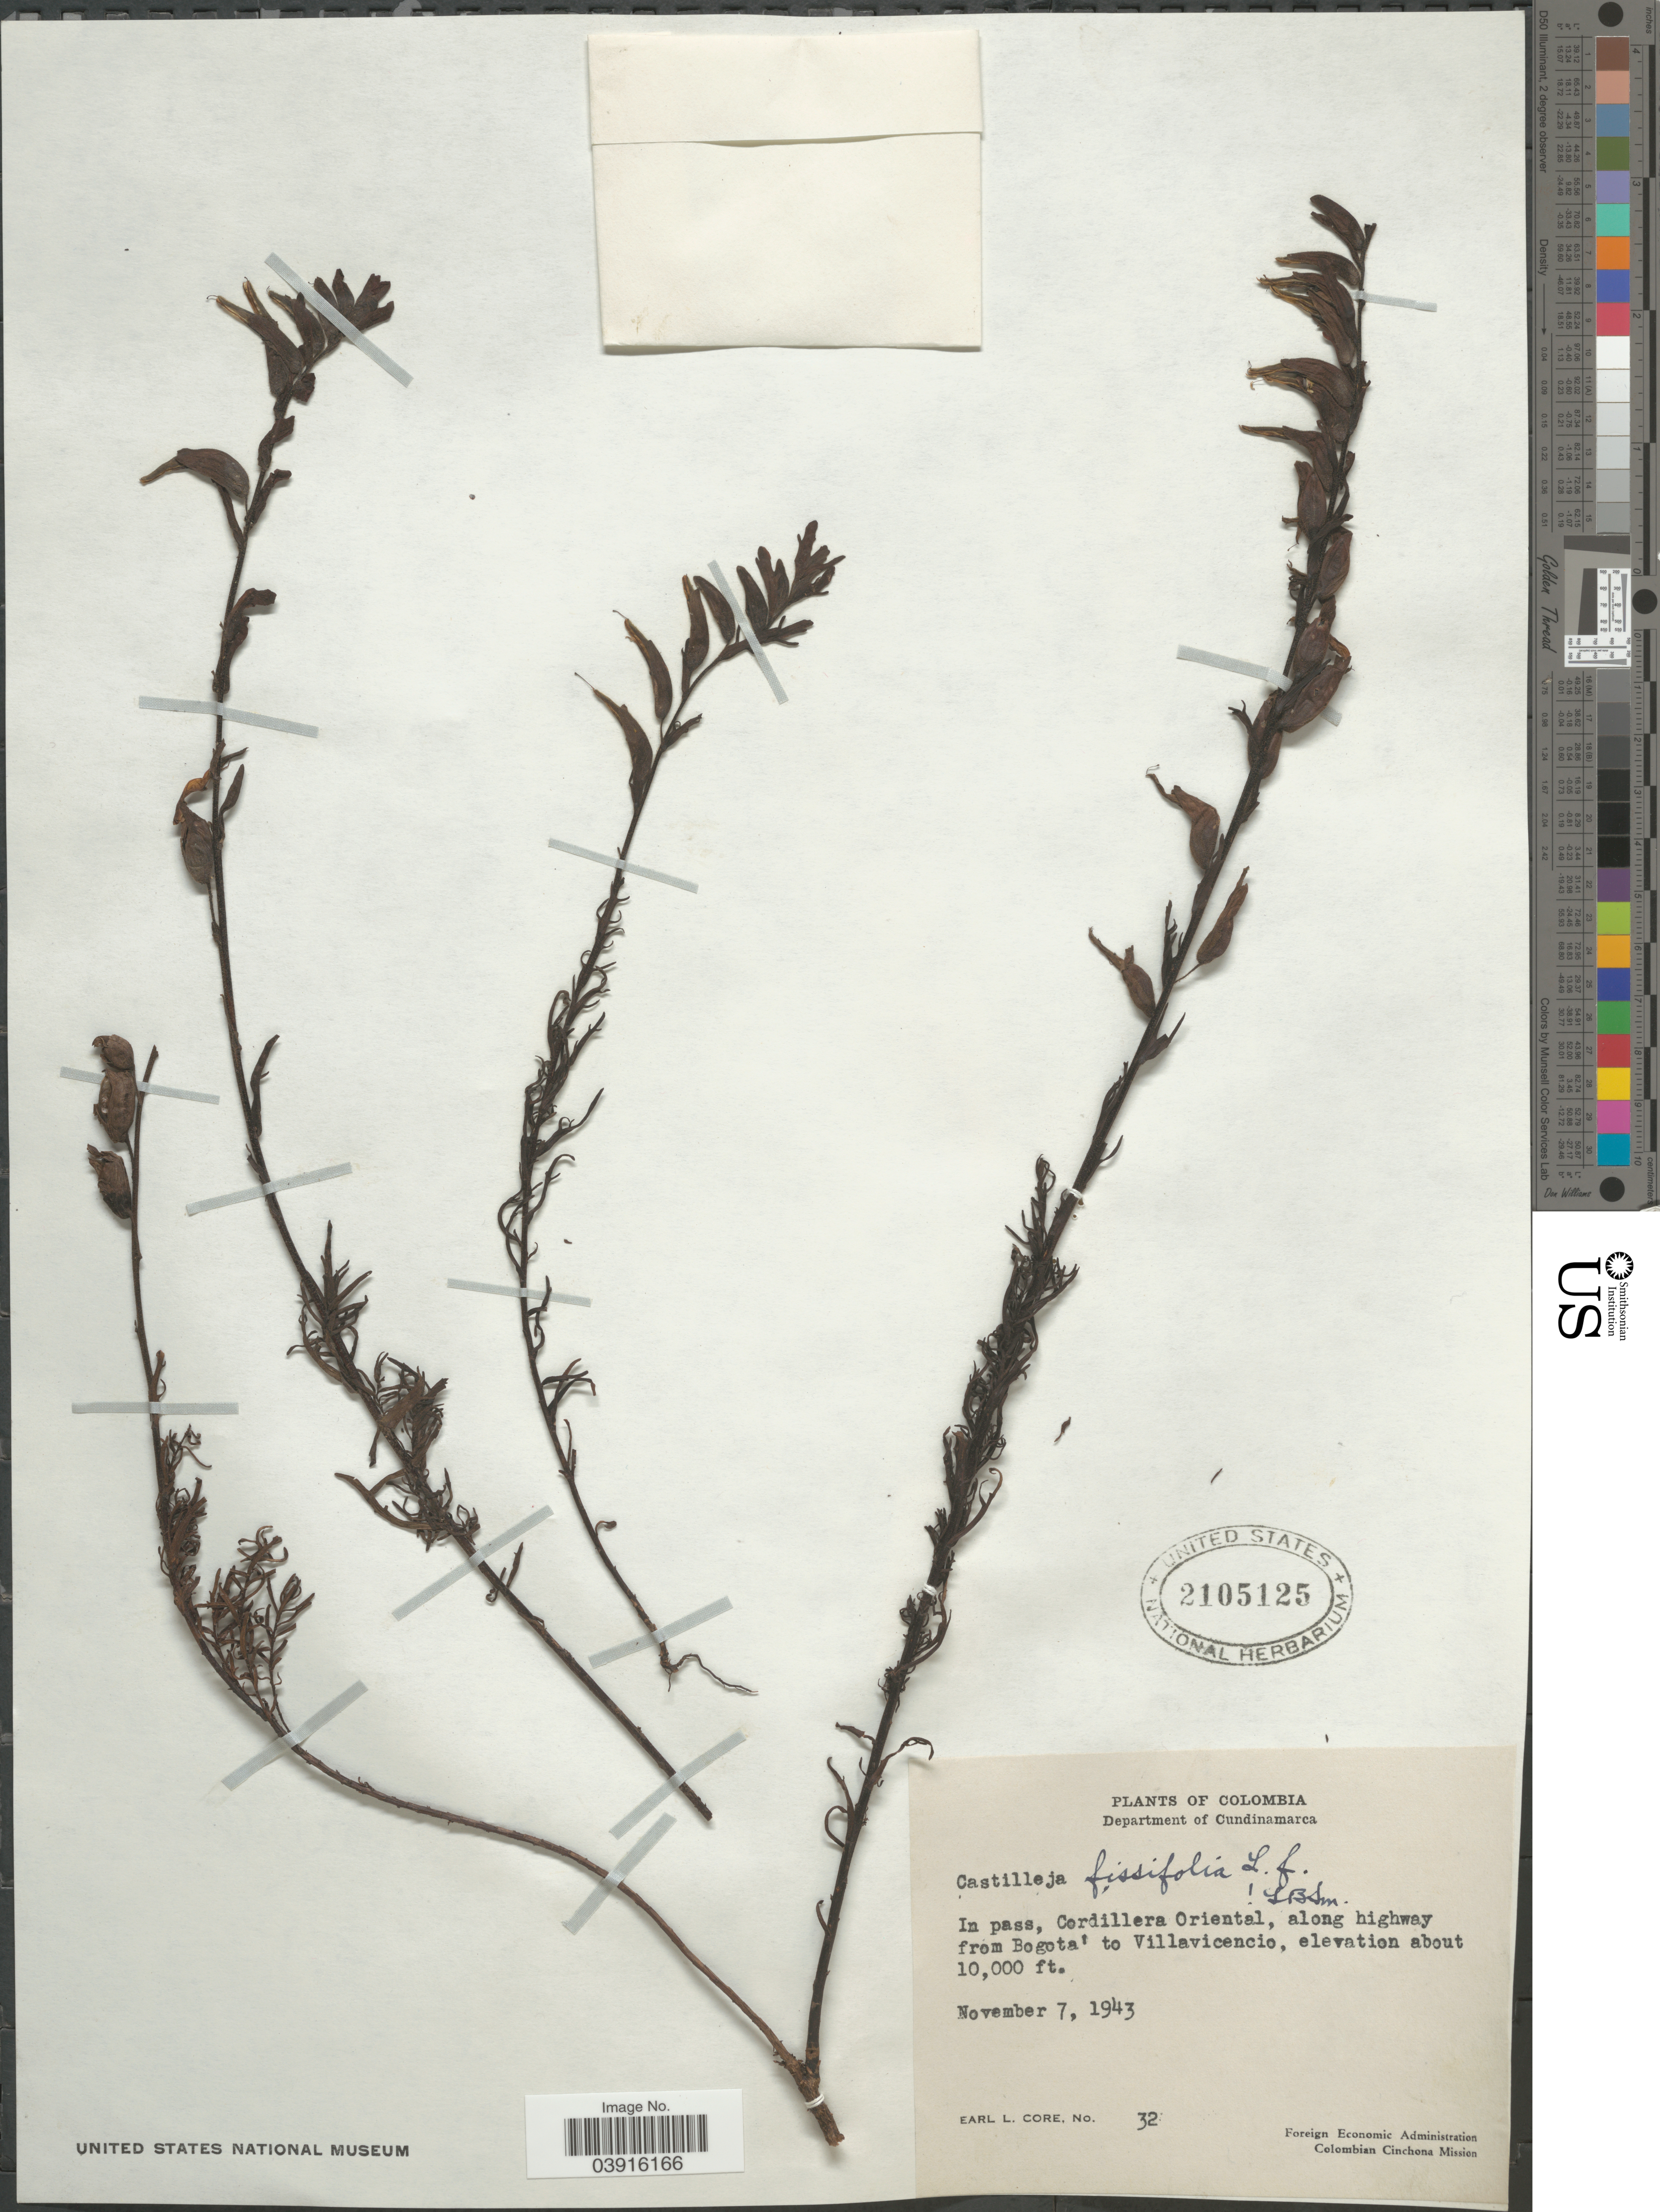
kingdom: Plantae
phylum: Tracheophyta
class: Magnoliopsida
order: Lamiales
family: Orobanchaceae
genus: Castilleja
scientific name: Castilleja fissifolia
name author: L. f.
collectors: E. L. Core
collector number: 32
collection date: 1943-11-07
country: Colombia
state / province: Cundinamarca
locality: Department of Cundinamarca. In pass, Cordillera Oriental, along highway from Bogota' to Villavicencio.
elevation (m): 3048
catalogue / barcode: US 2105125